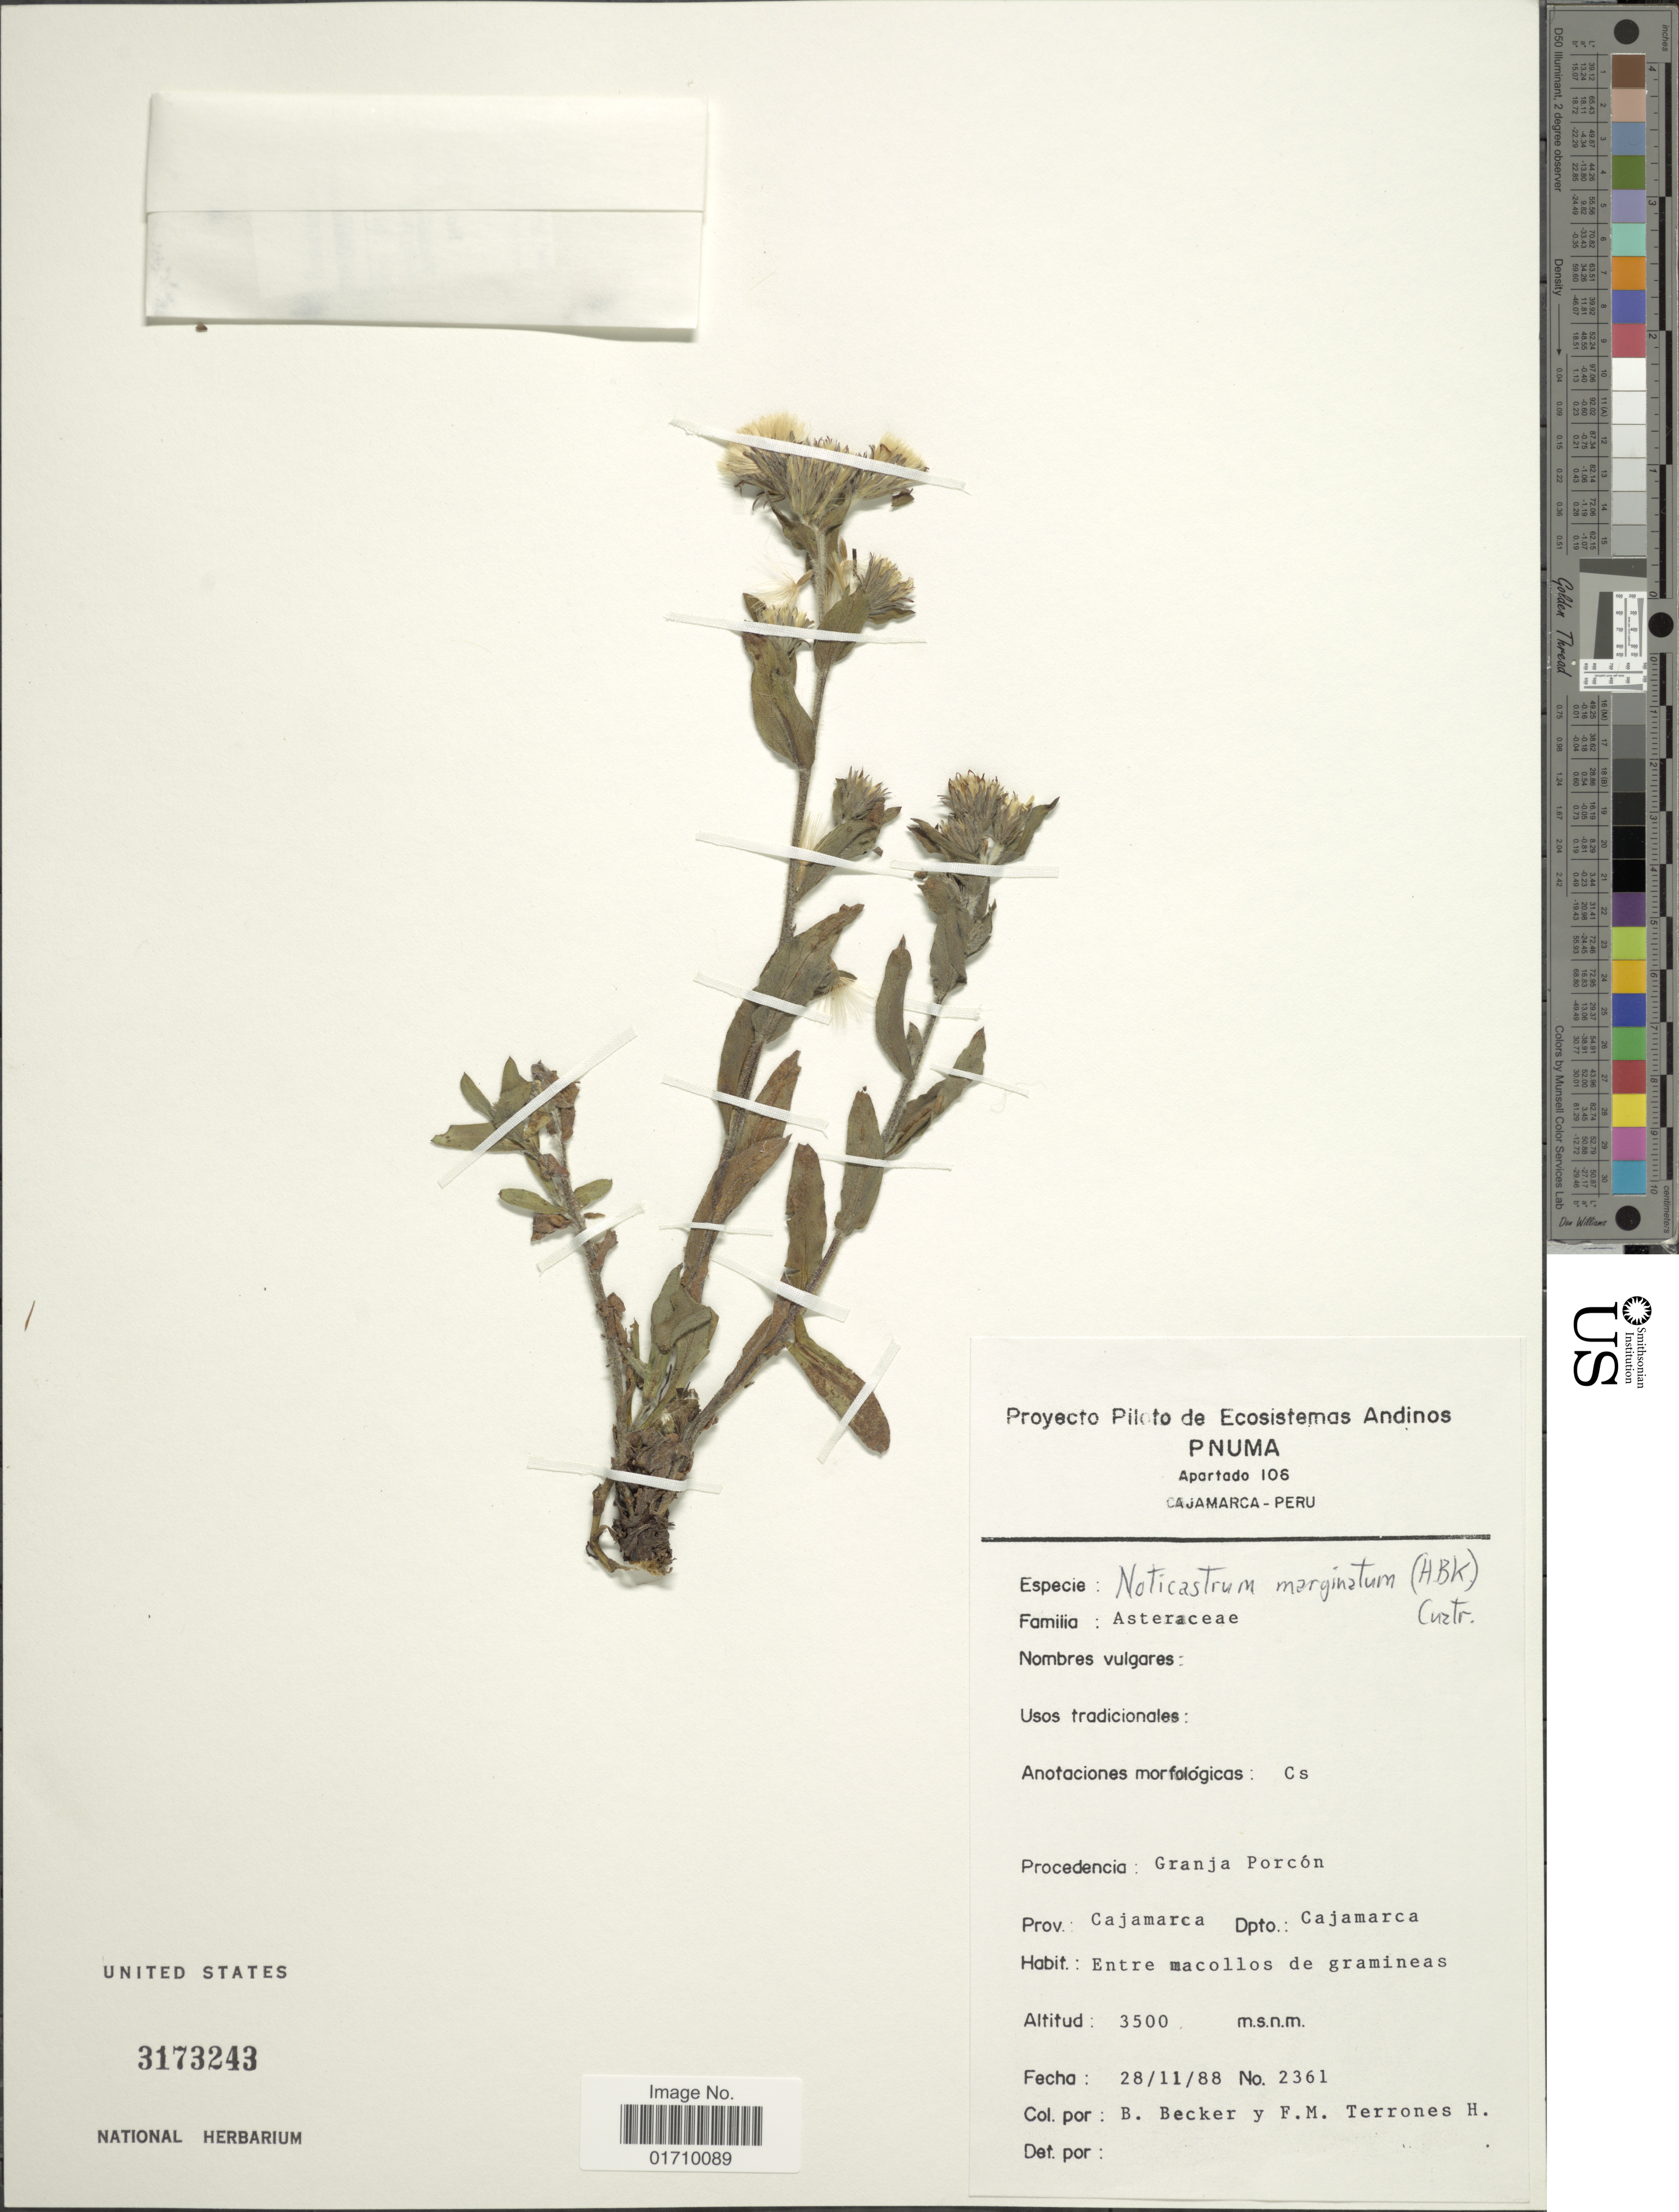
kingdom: Plantae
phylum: Tracheophyta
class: Magnoliopsida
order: Asterales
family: Asteraceae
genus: Noticastrum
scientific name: Noticastrum marginatum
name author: (Kunth) Cuatrec.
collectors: B. Becker & F. M. Terrones H.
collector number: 2361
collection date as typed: Transcribed d/m/y: 28/11/88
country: Peru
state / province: Cajamarca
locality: Granja Porcon, Dpto. Cajamarca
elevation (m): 3500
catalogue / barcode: US 3173243